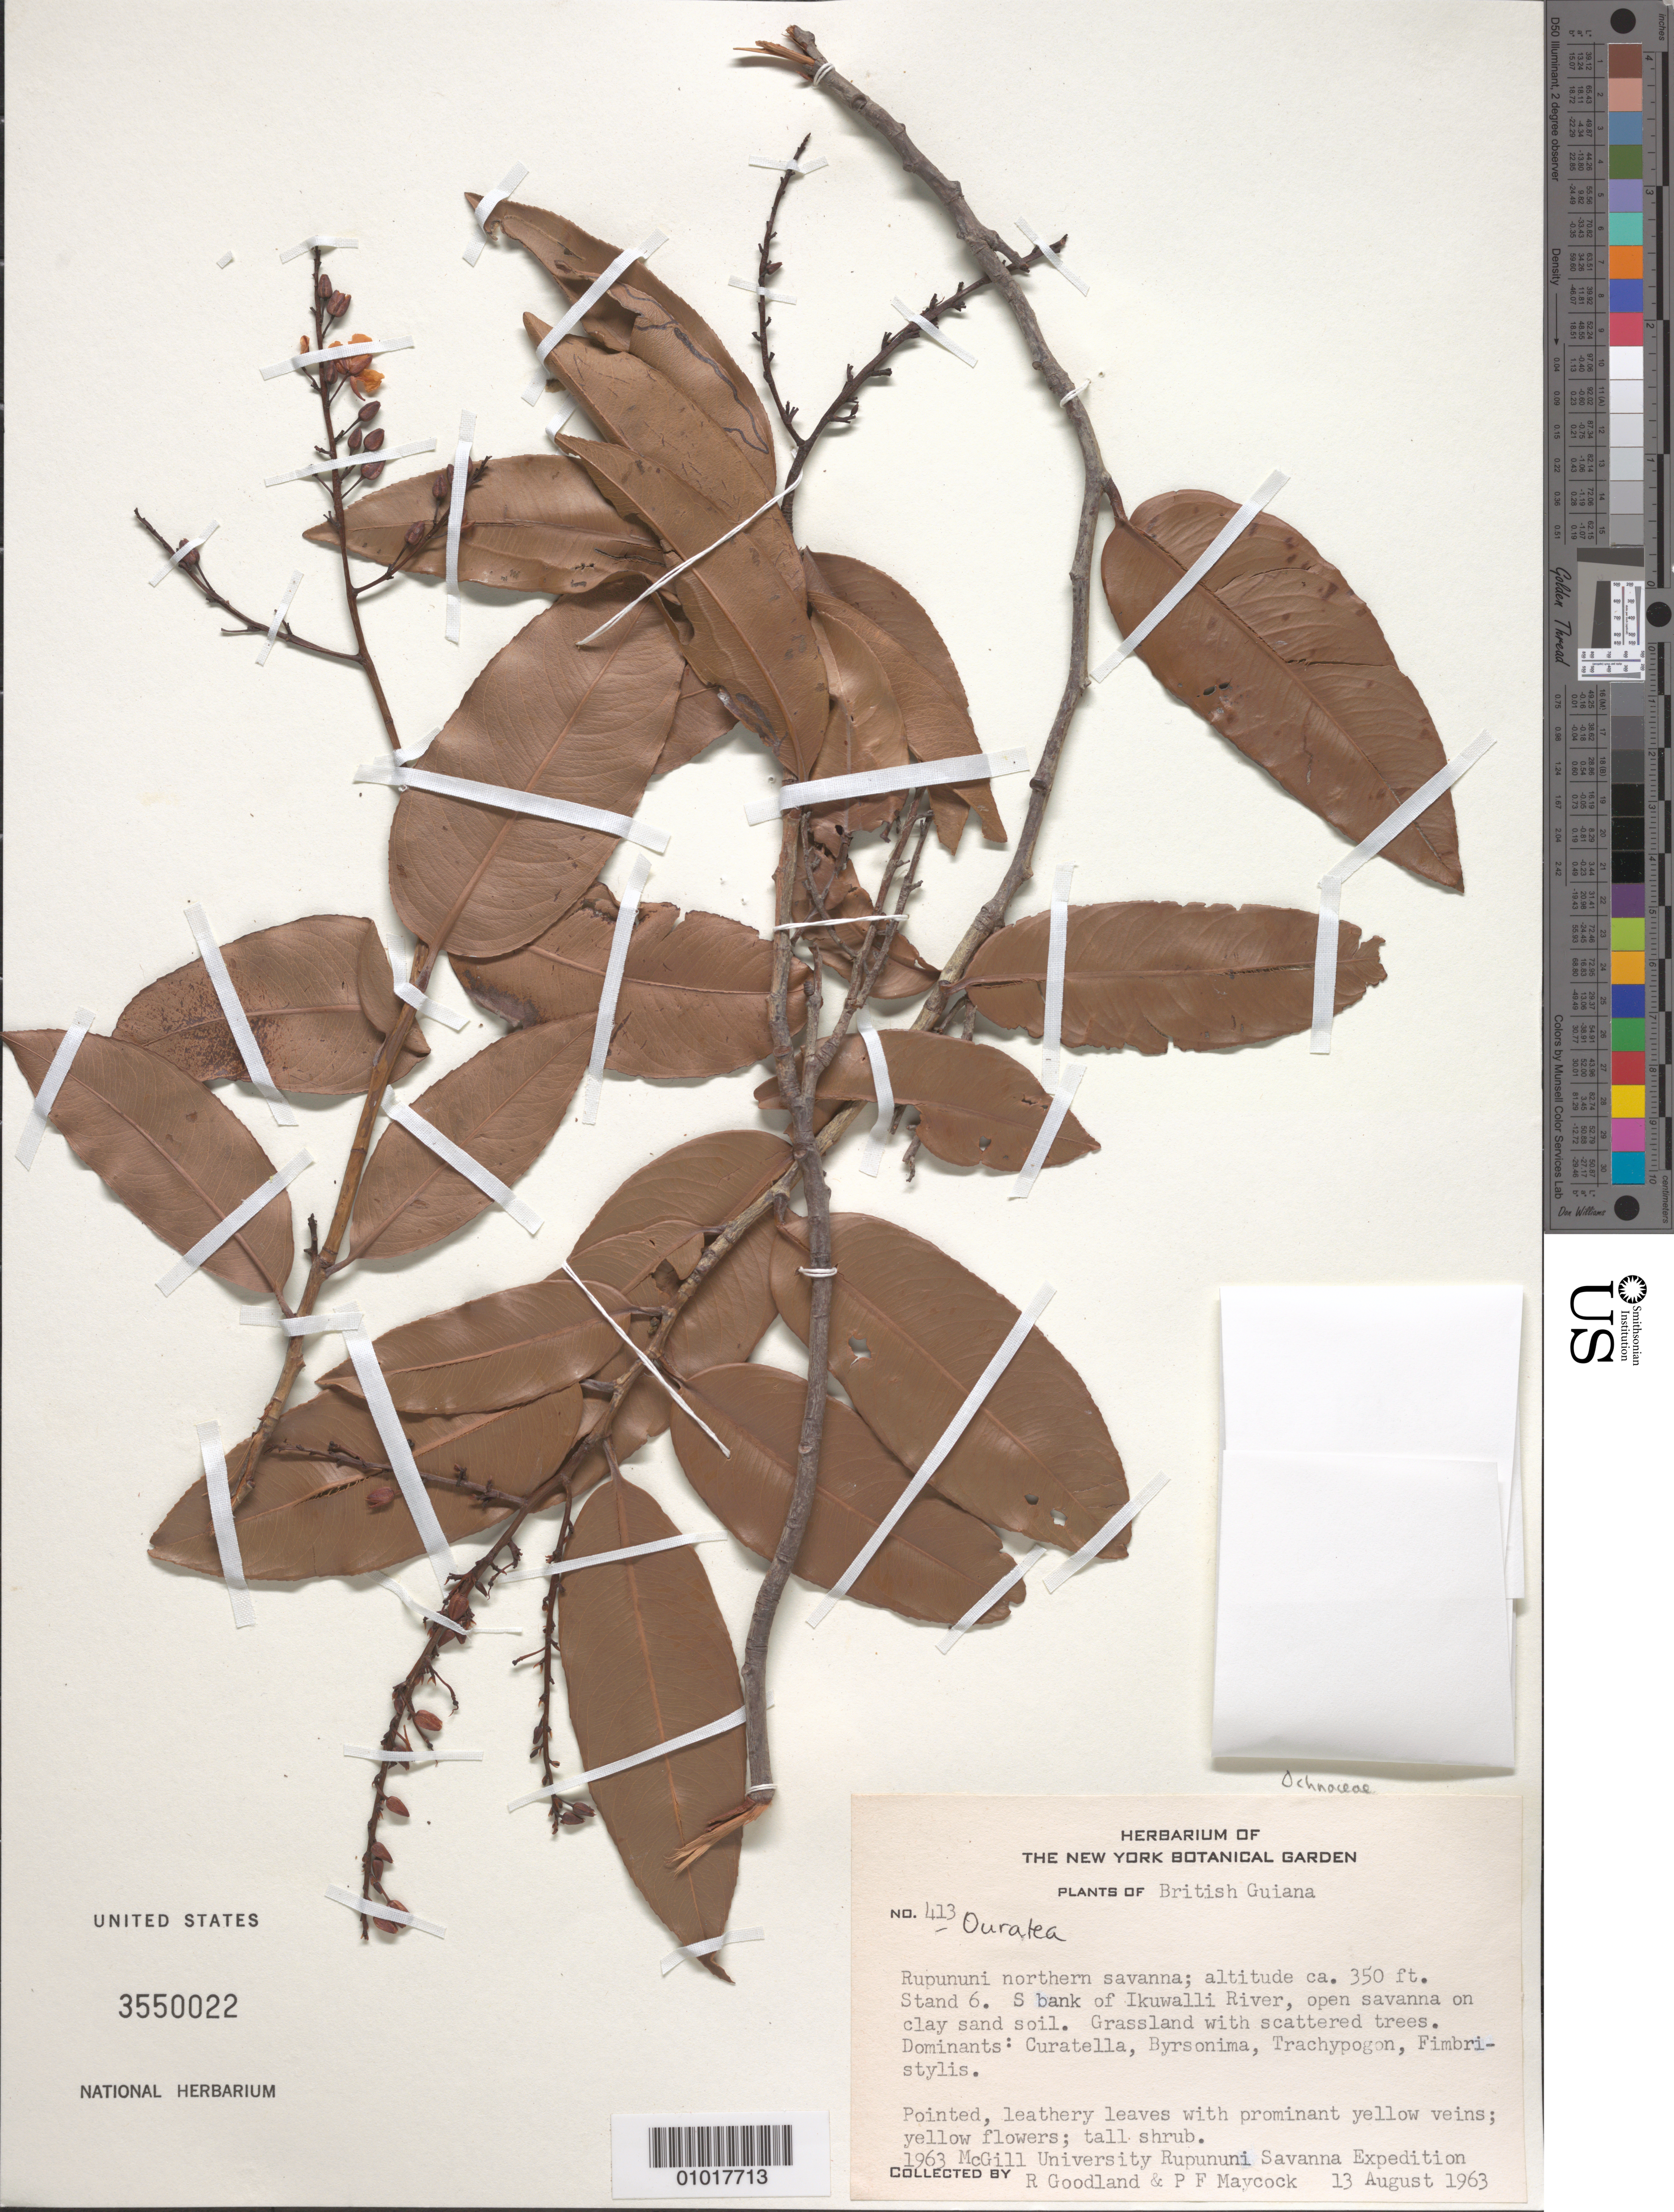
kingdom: Plantae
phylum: Tracheophyta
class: Magnoliopsida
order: Malpighiales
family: Ochnaceae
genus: Ouratea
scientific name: Ouratea sp.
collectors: R. Goodland & P. Maycock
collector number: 413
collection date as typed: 13-Aug-63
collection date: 1963-08-13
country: Guyana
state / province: U. Takutu-U. Essequibo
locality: Rupununi Northern Savanna, S bank of Ikuwalli river. Stand 6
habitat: Open savanna on clay sand soil. Grassland with scattered trees. Dominants: Curatella, Byrsonima, Trachypogon, Fimbristylis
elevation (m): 107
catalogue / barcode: US 3550022